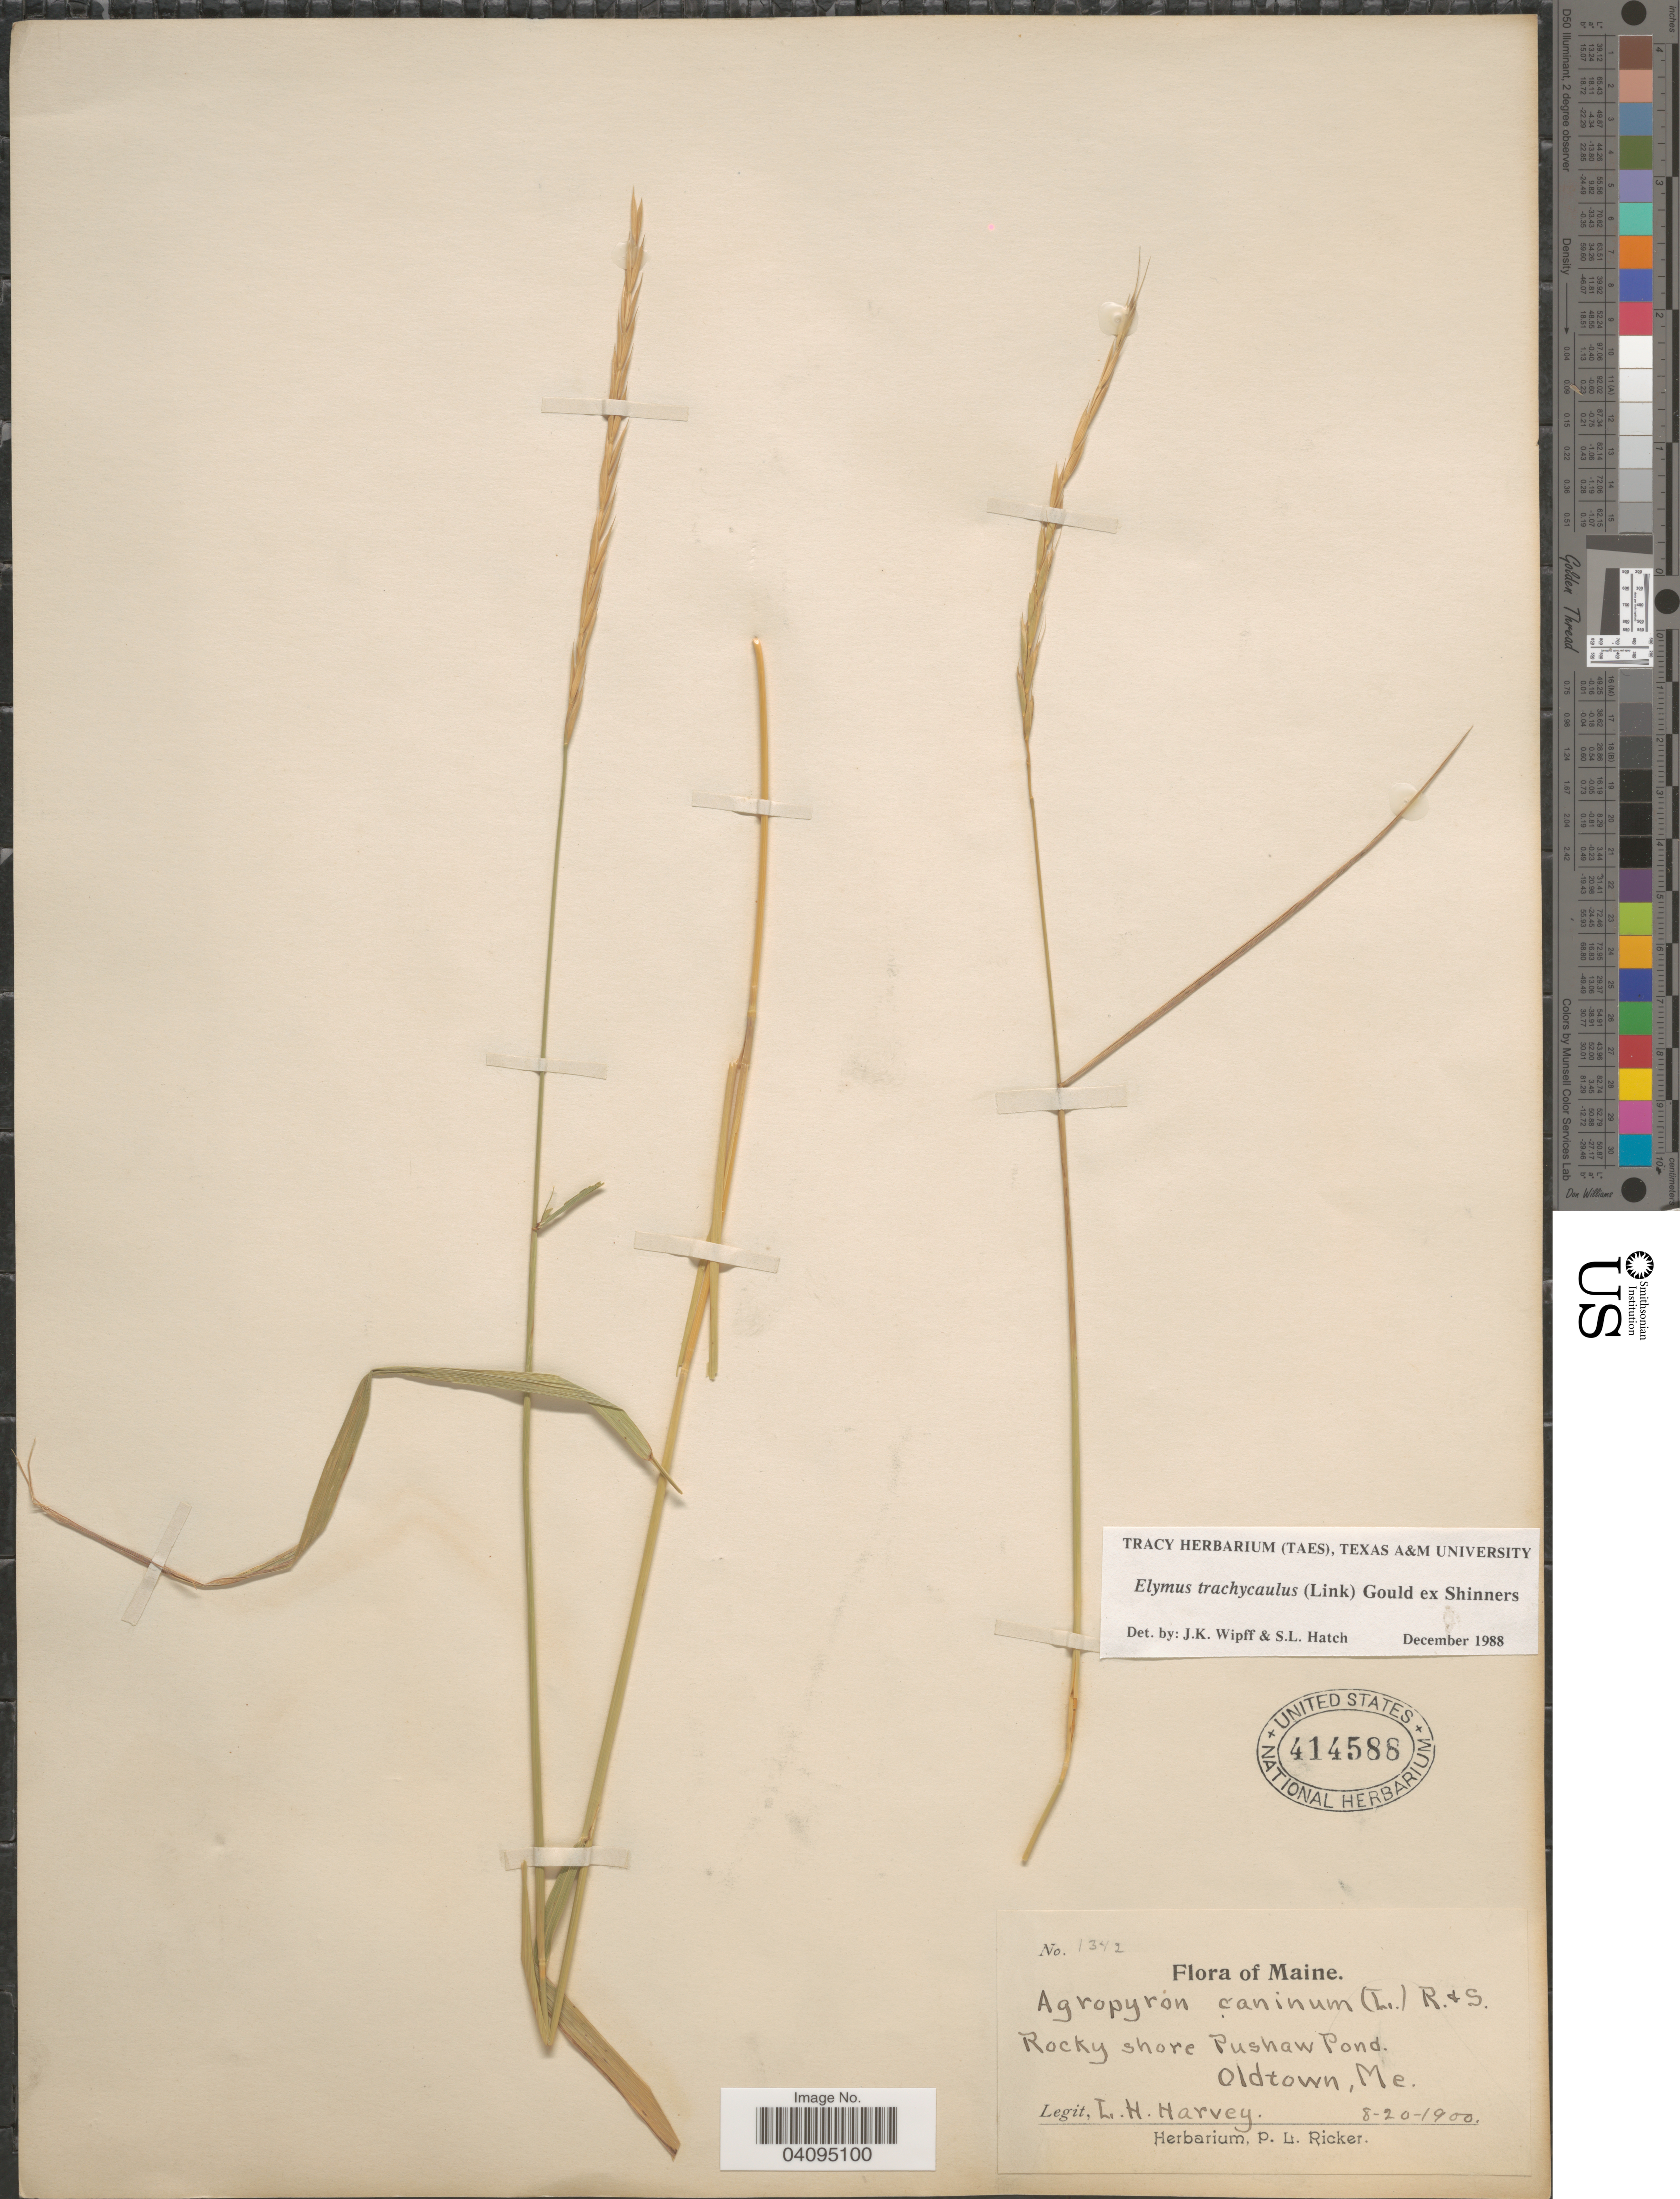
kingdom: Plantae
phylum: Tracheophyta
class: Liliopsida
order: Poales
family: Poaceae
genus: Elymus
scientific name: Elymus trachycaulus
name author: (Link) Gould ex Shinners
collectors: L. H. Harvey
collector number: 1342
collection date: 1900-08-20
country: United States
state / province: Maine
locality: Rocky shore Pushaw Pond. Oldtown.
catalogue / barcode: US 414588